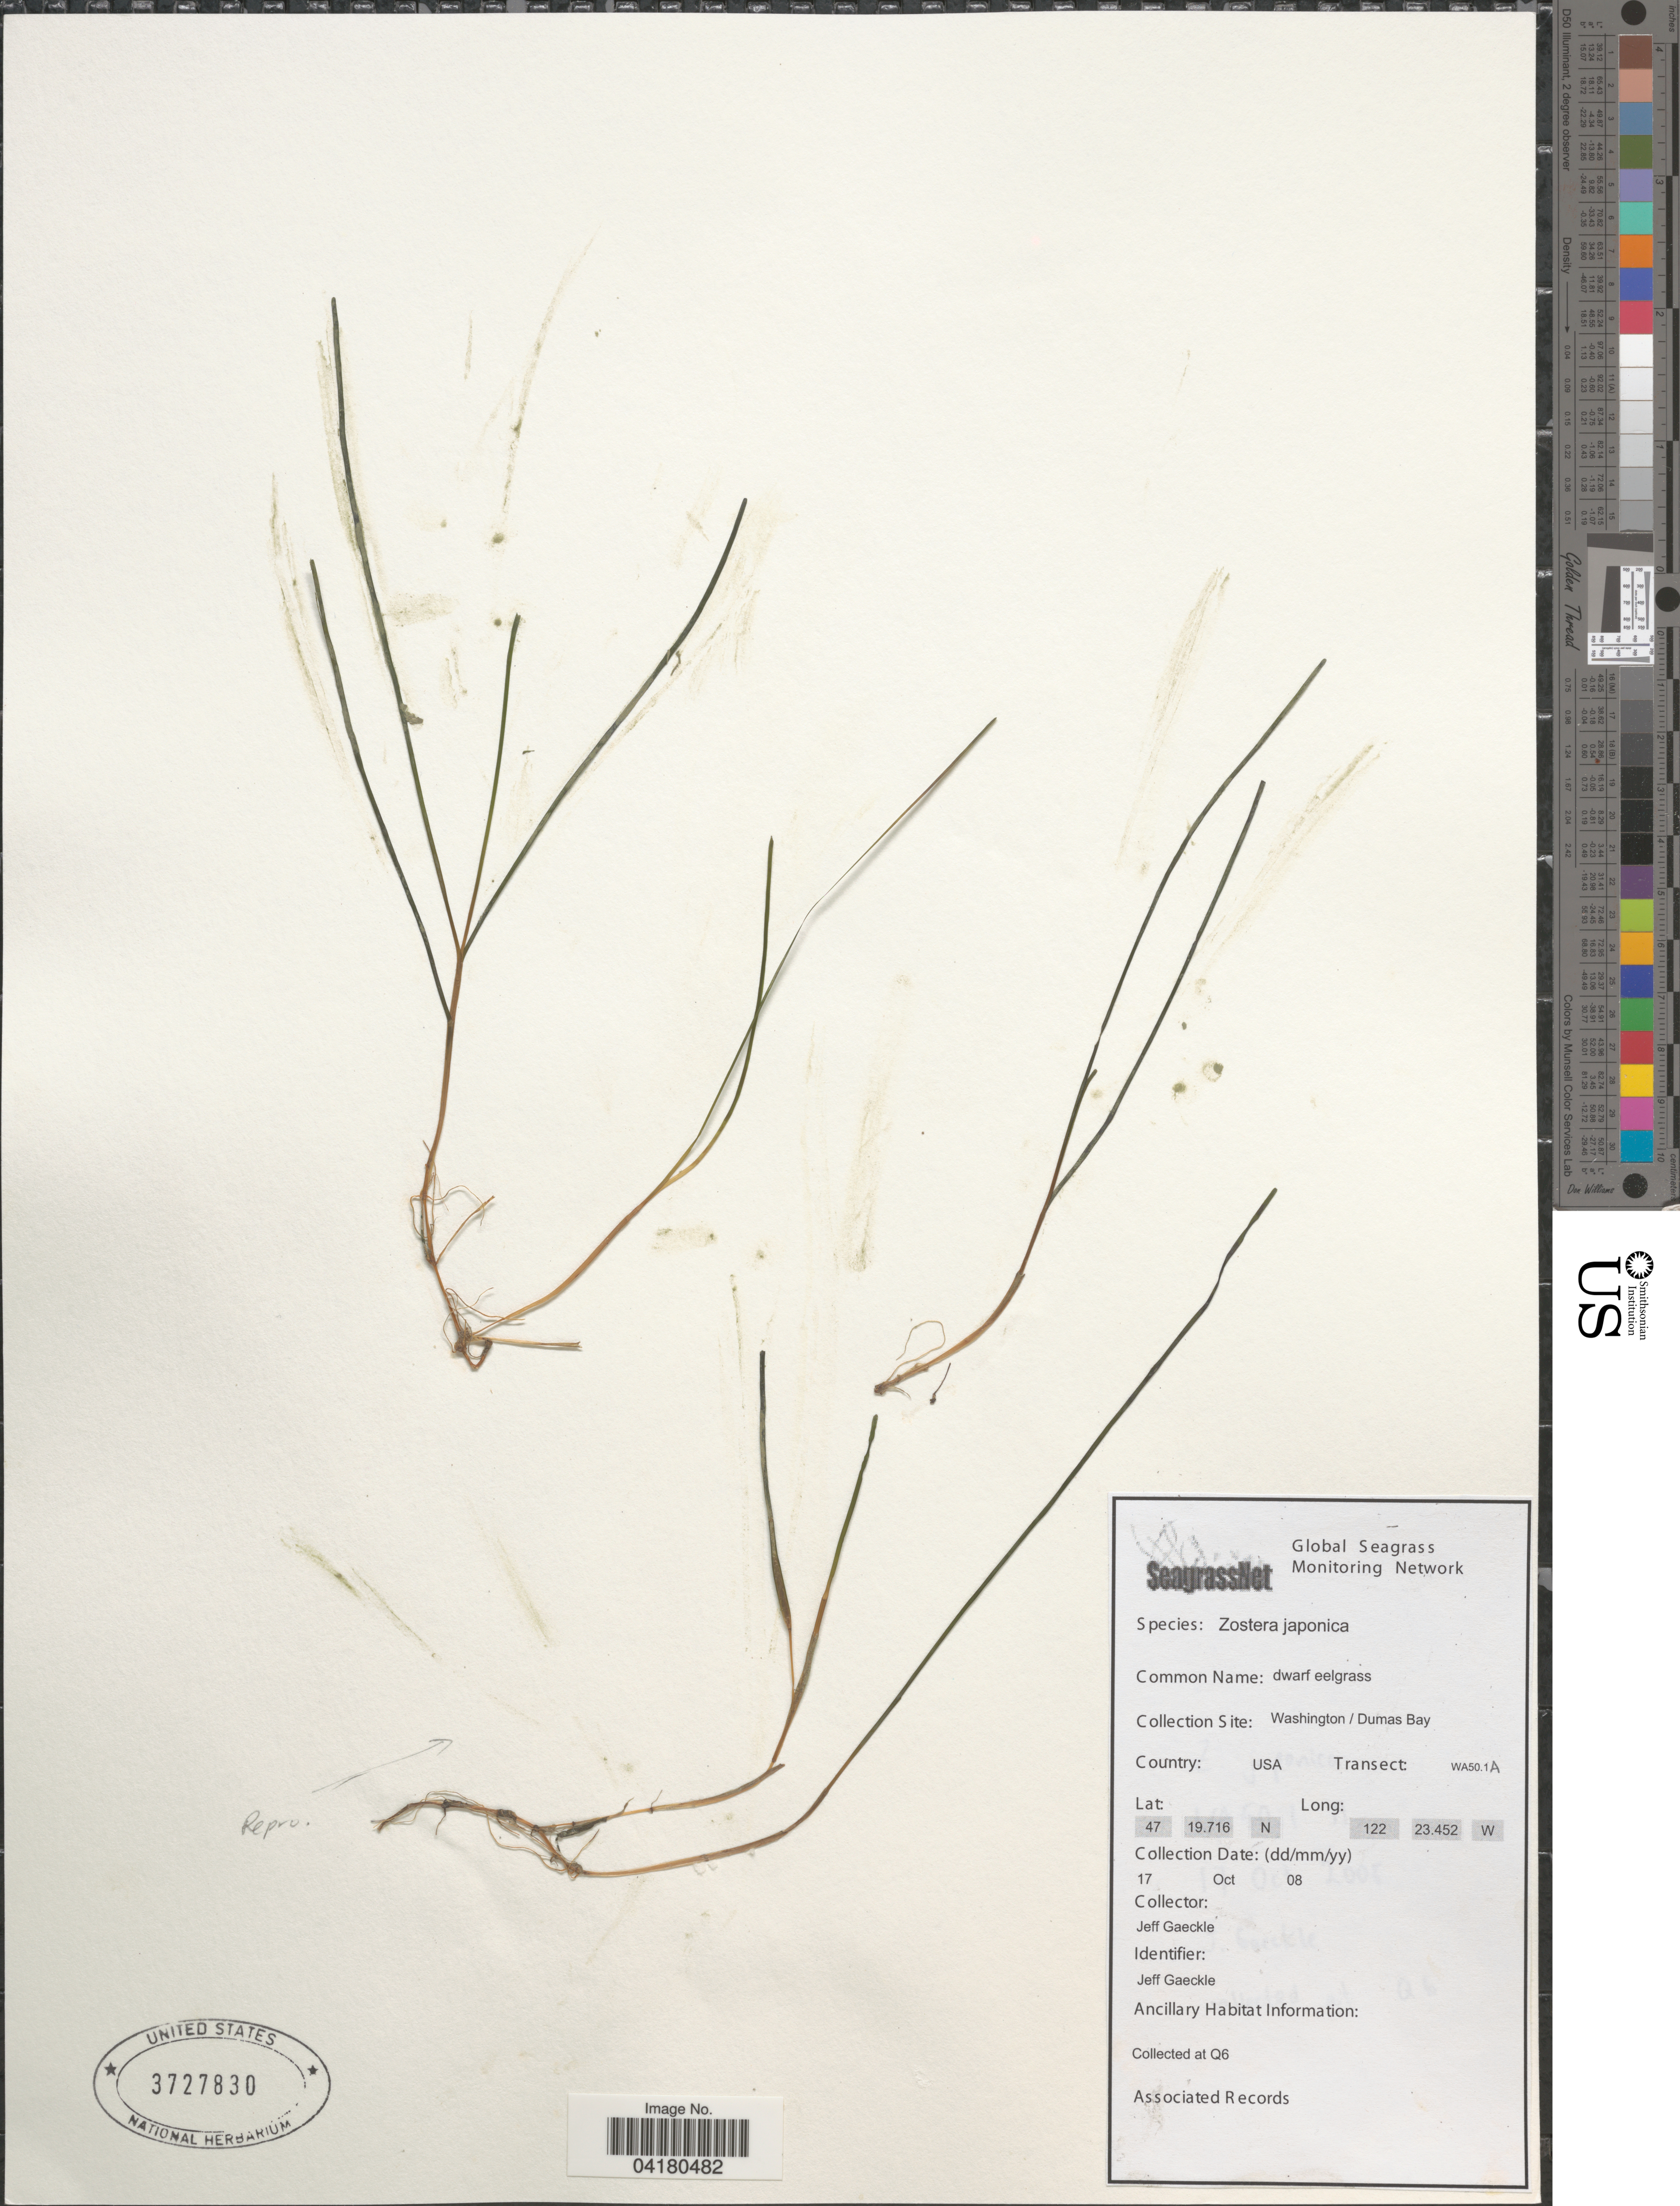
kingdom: Plantae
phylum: Tracheophyta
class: Liliopsida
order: Alismatales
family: Zosteraceae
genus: Zostera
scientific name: Zostera japonica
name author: Asch. & Graebn.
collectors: J. Gaeckle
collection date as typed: Transcribed d/m/y: 17/10/8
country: United States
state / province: Washington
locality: Collection Site: Washington / Dumas Bay. Transect: WA50.1A.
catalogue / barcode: US 3727830